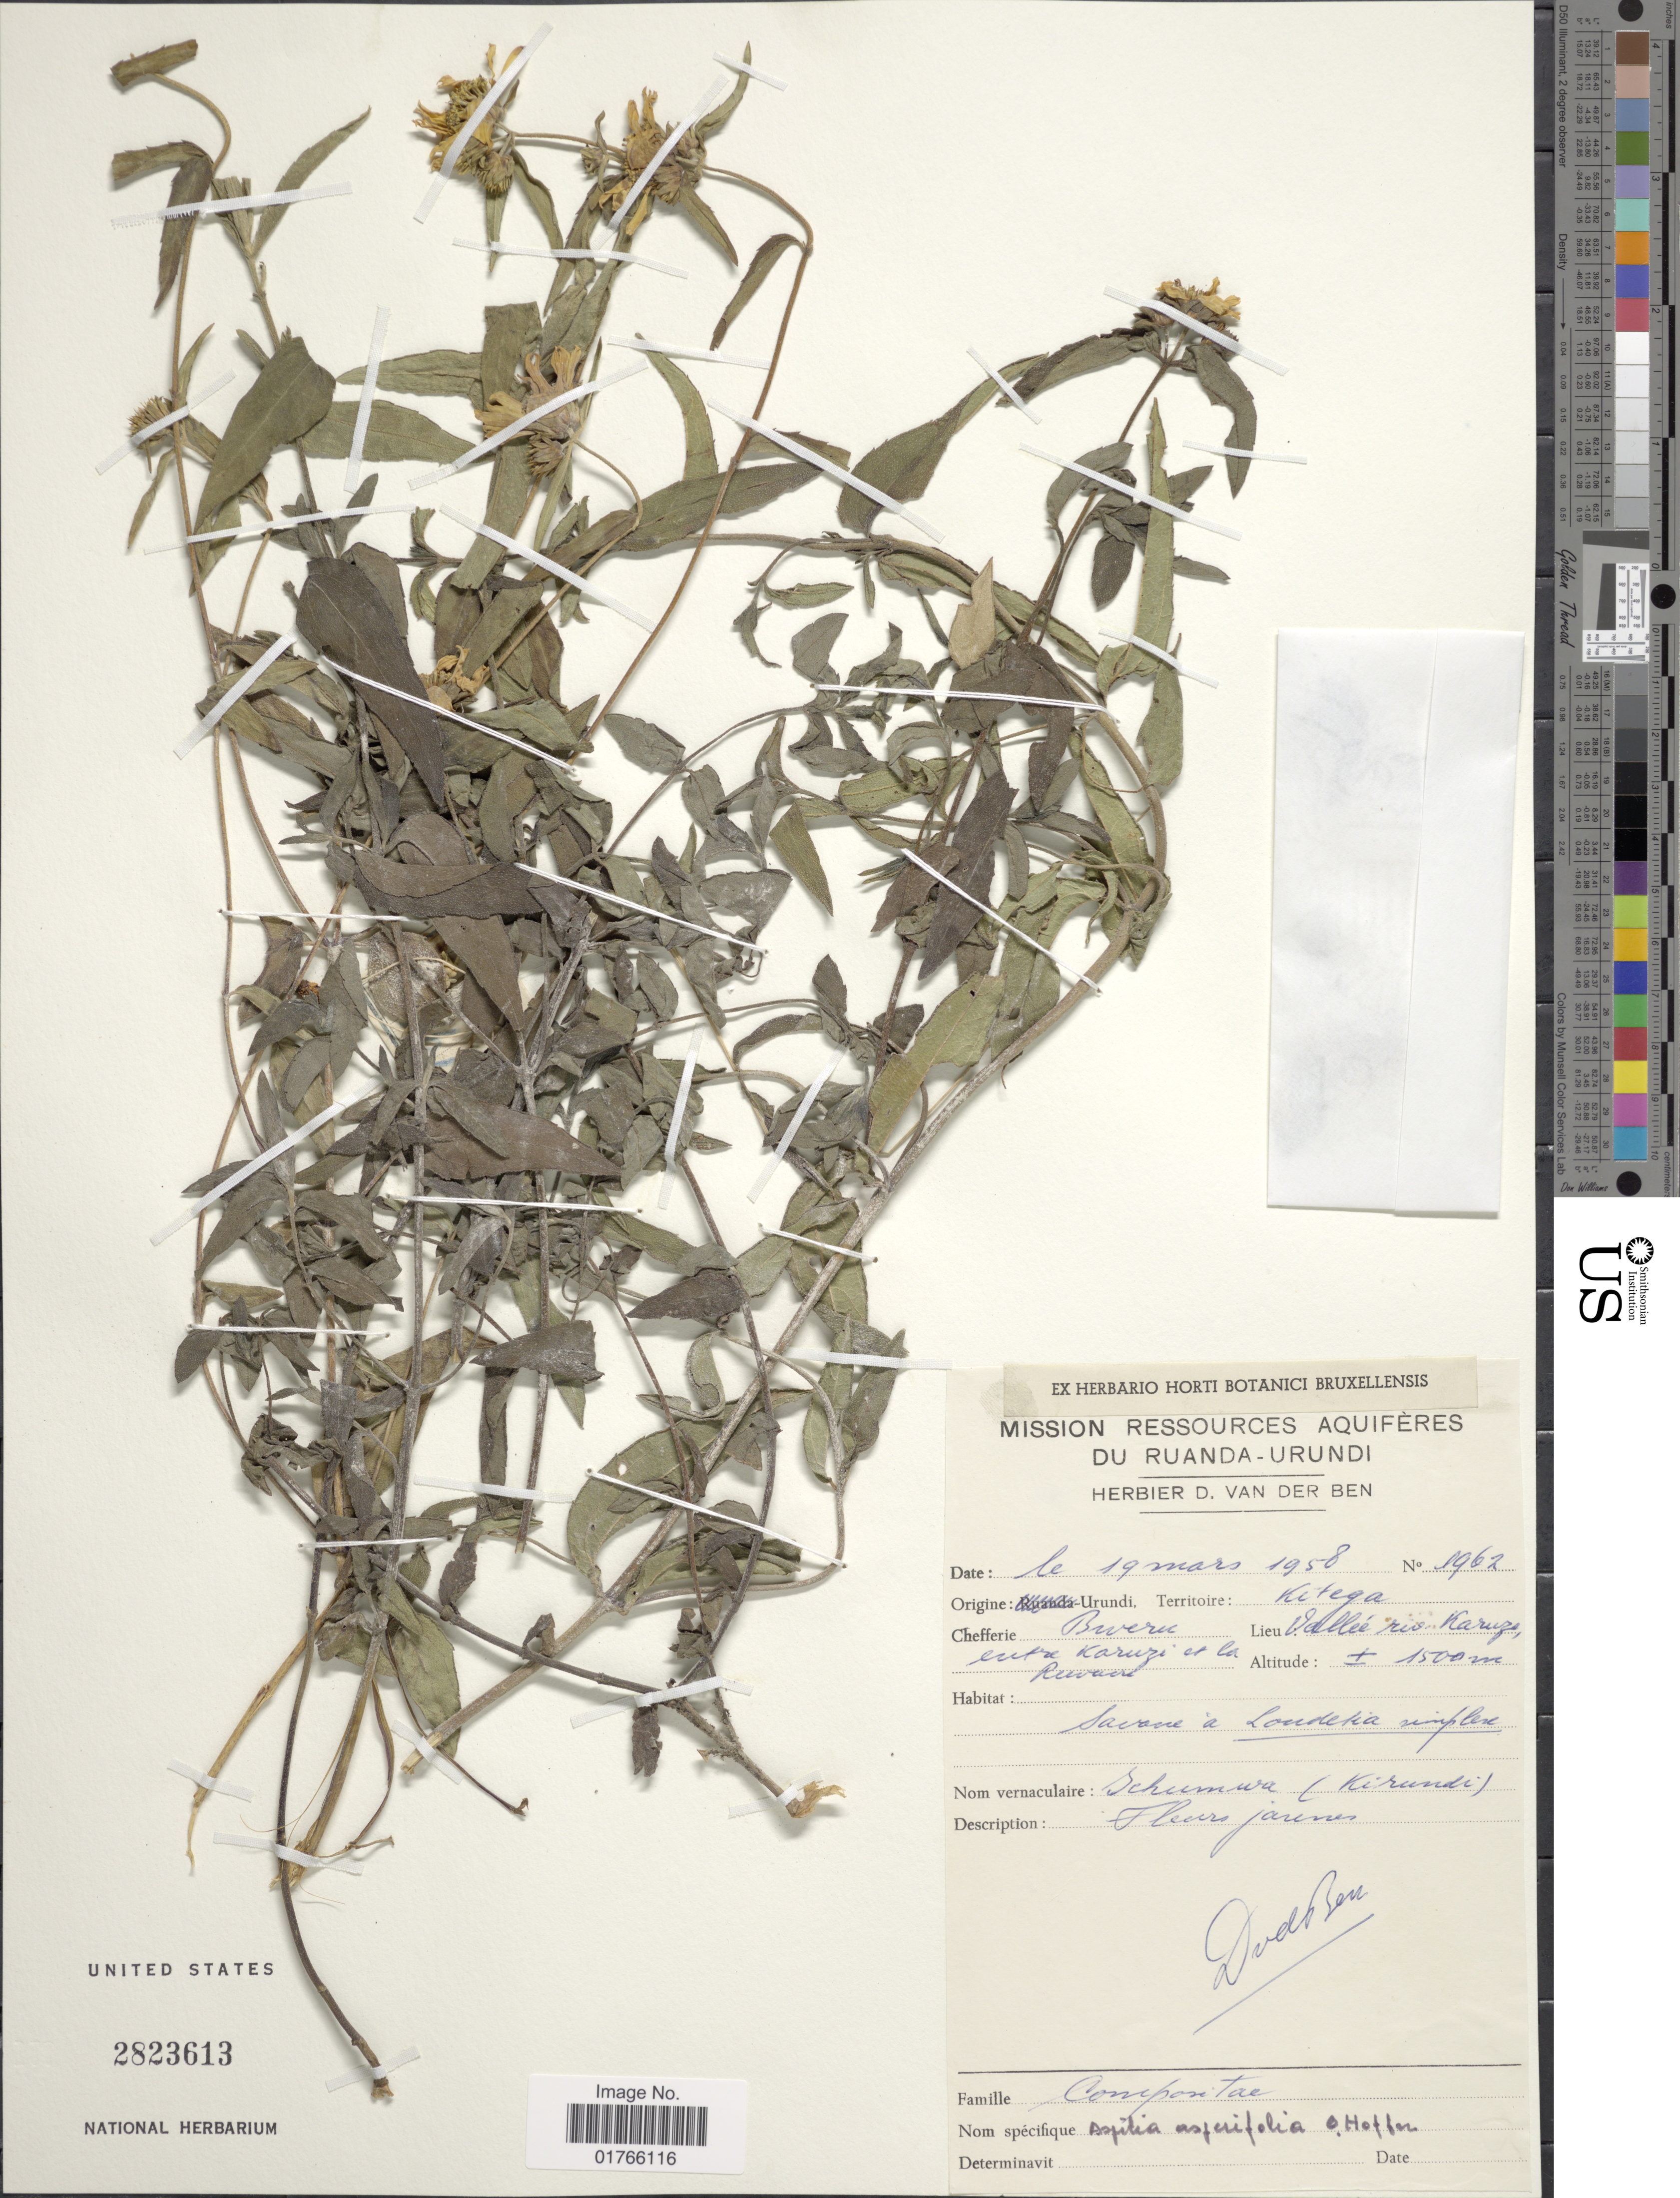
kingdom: Plantae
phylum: Tracheophyta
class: Magnoliopsida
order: Asterales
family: Asteraceae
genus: Aspilia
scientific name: Aspilia asperifolia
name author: O. Hoffm.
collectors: D. Van Der Ben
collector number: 1962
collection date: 1958-03-19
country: Burundi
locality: Urundi, Kitega, Bweru, Vallee riv Karuzi entre Karuzi et la Ruvudu [interpreted]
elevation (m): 1500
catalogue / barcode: US 2823613